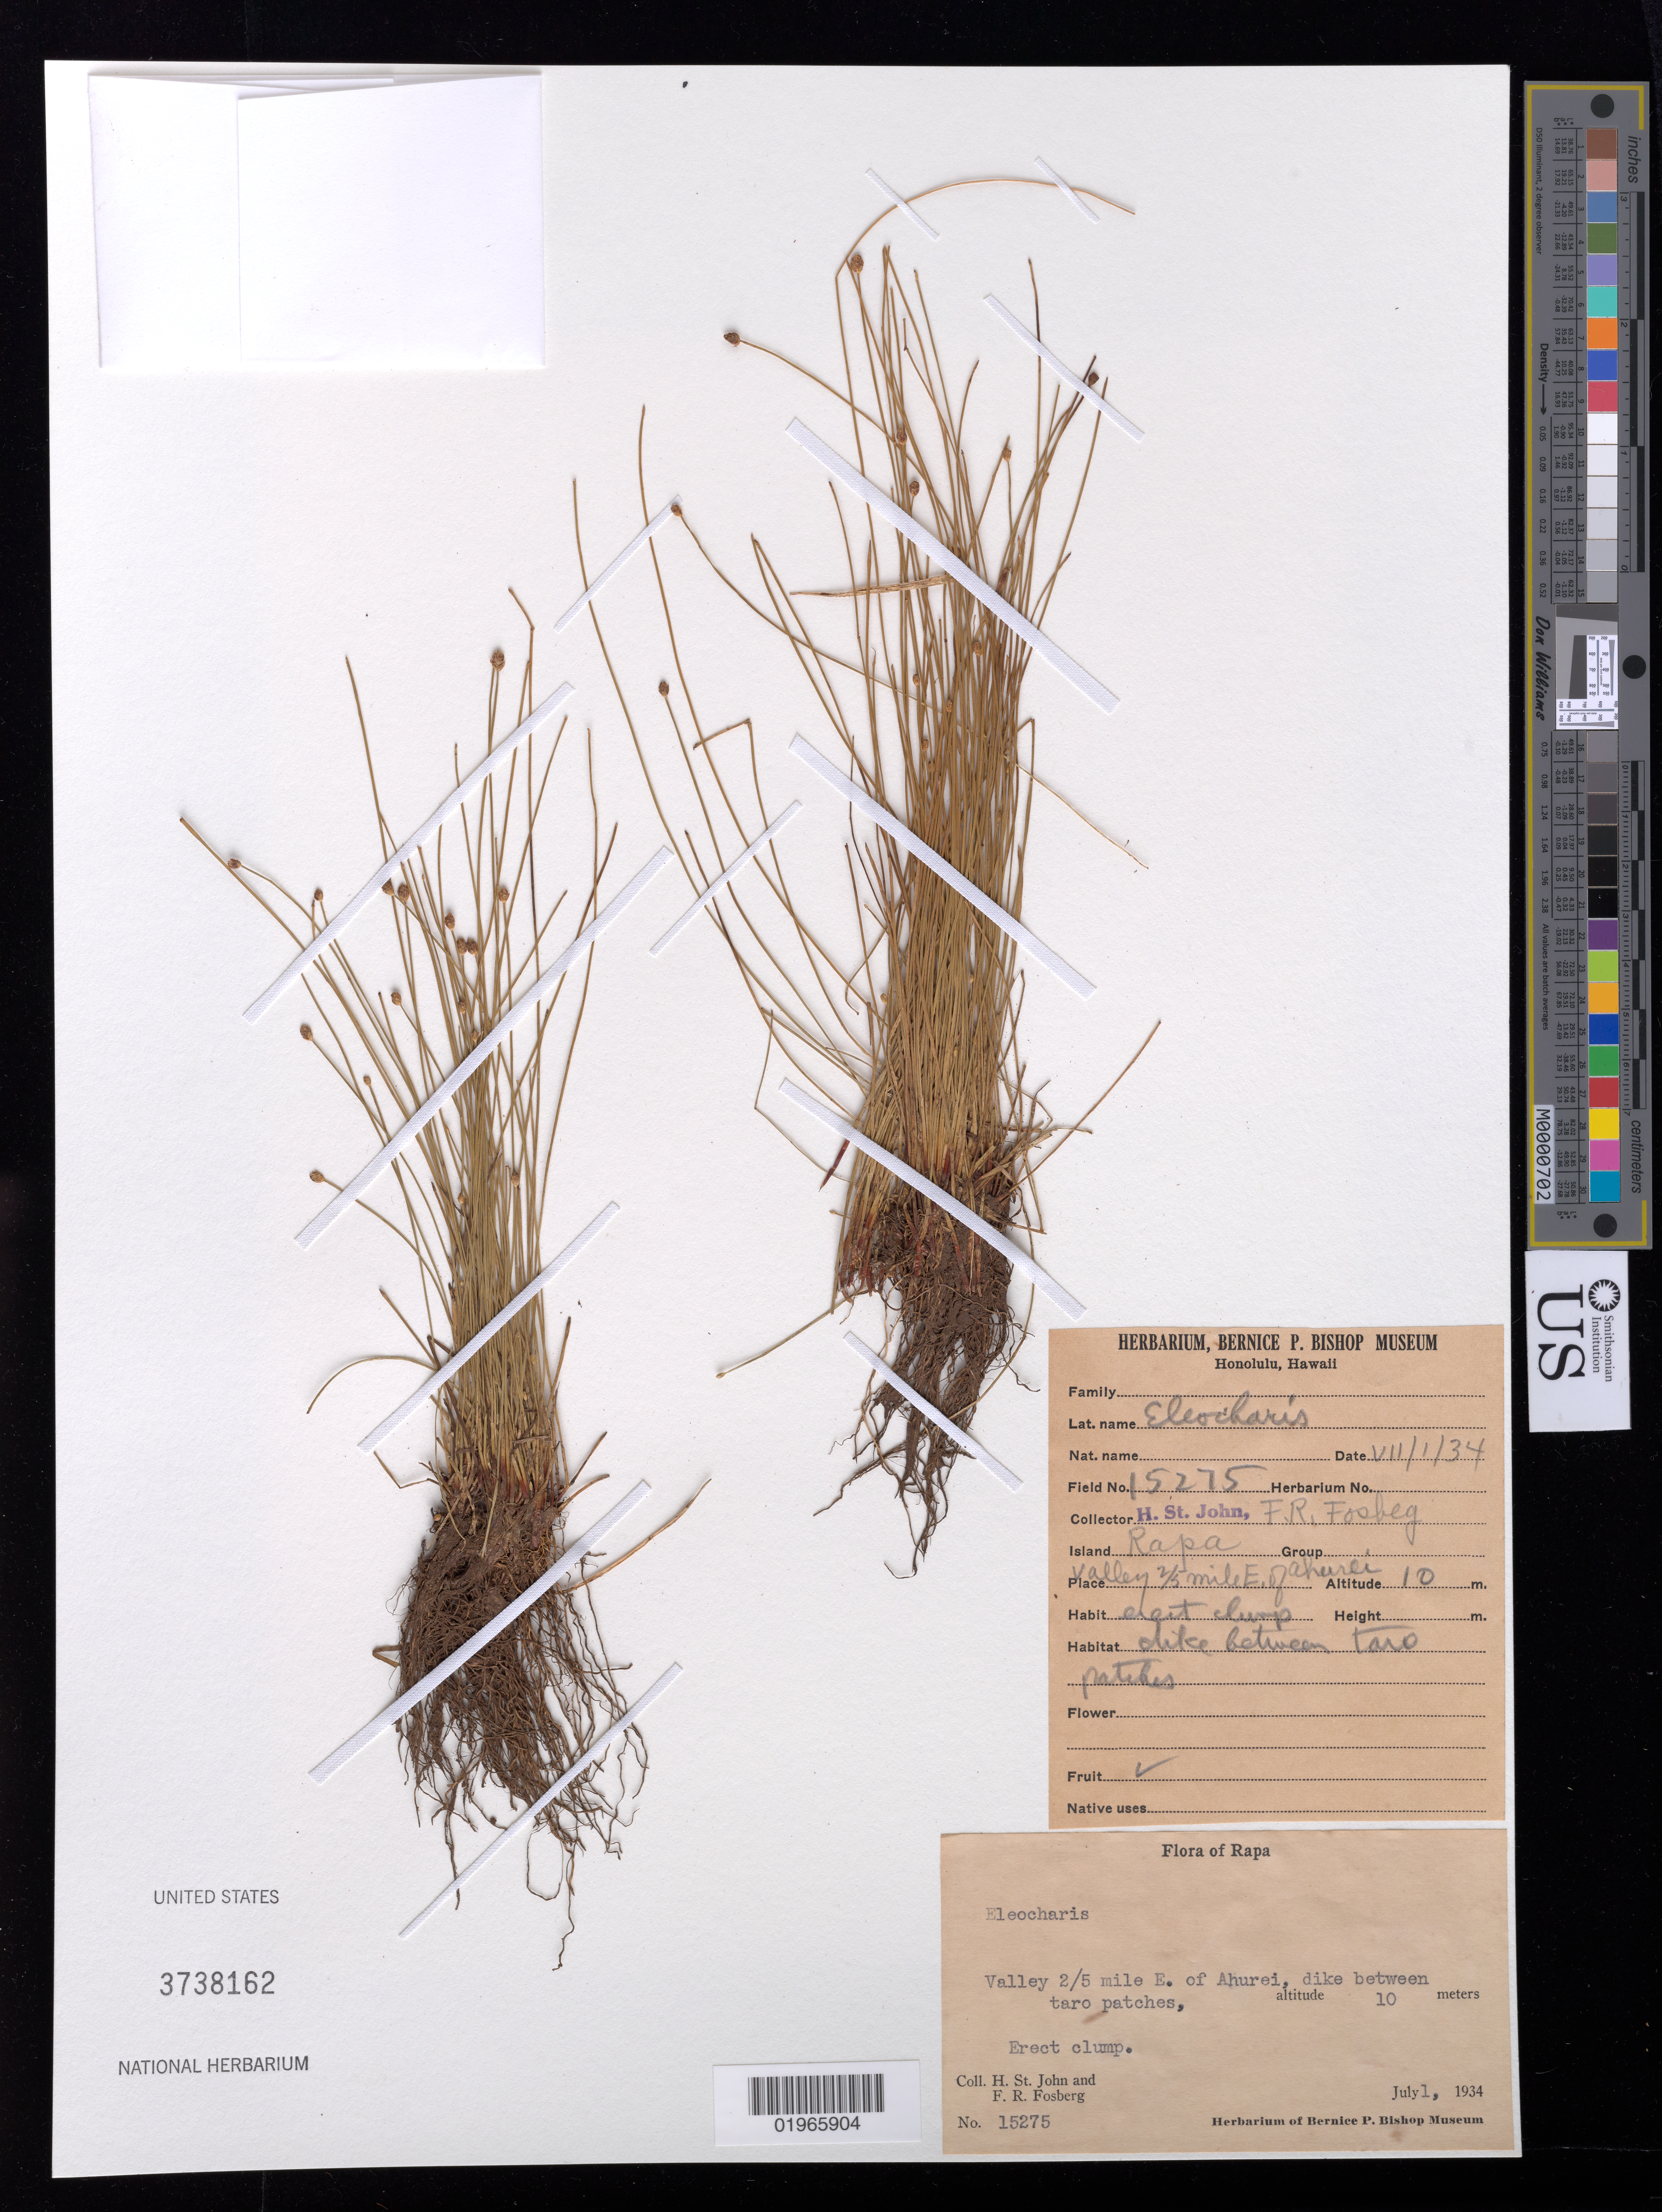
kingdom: Plantae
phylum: Tracheophyta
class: Liliopsida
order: Poales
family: Cyperaceae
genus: Eleocharis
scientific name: Eleocharis sp.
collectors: M.-H. Sachet & B. G. Decker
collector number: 15275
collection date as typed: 24 September 1963 26 September 1963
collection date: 1963-09-24/1963-09-26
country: French Polynesia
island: Hiva Oa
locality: Atuona-Feani Trail, upper part of trail just below crest of ridge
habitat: Dike between taro patches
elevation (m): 1200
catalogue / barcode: US 3738162